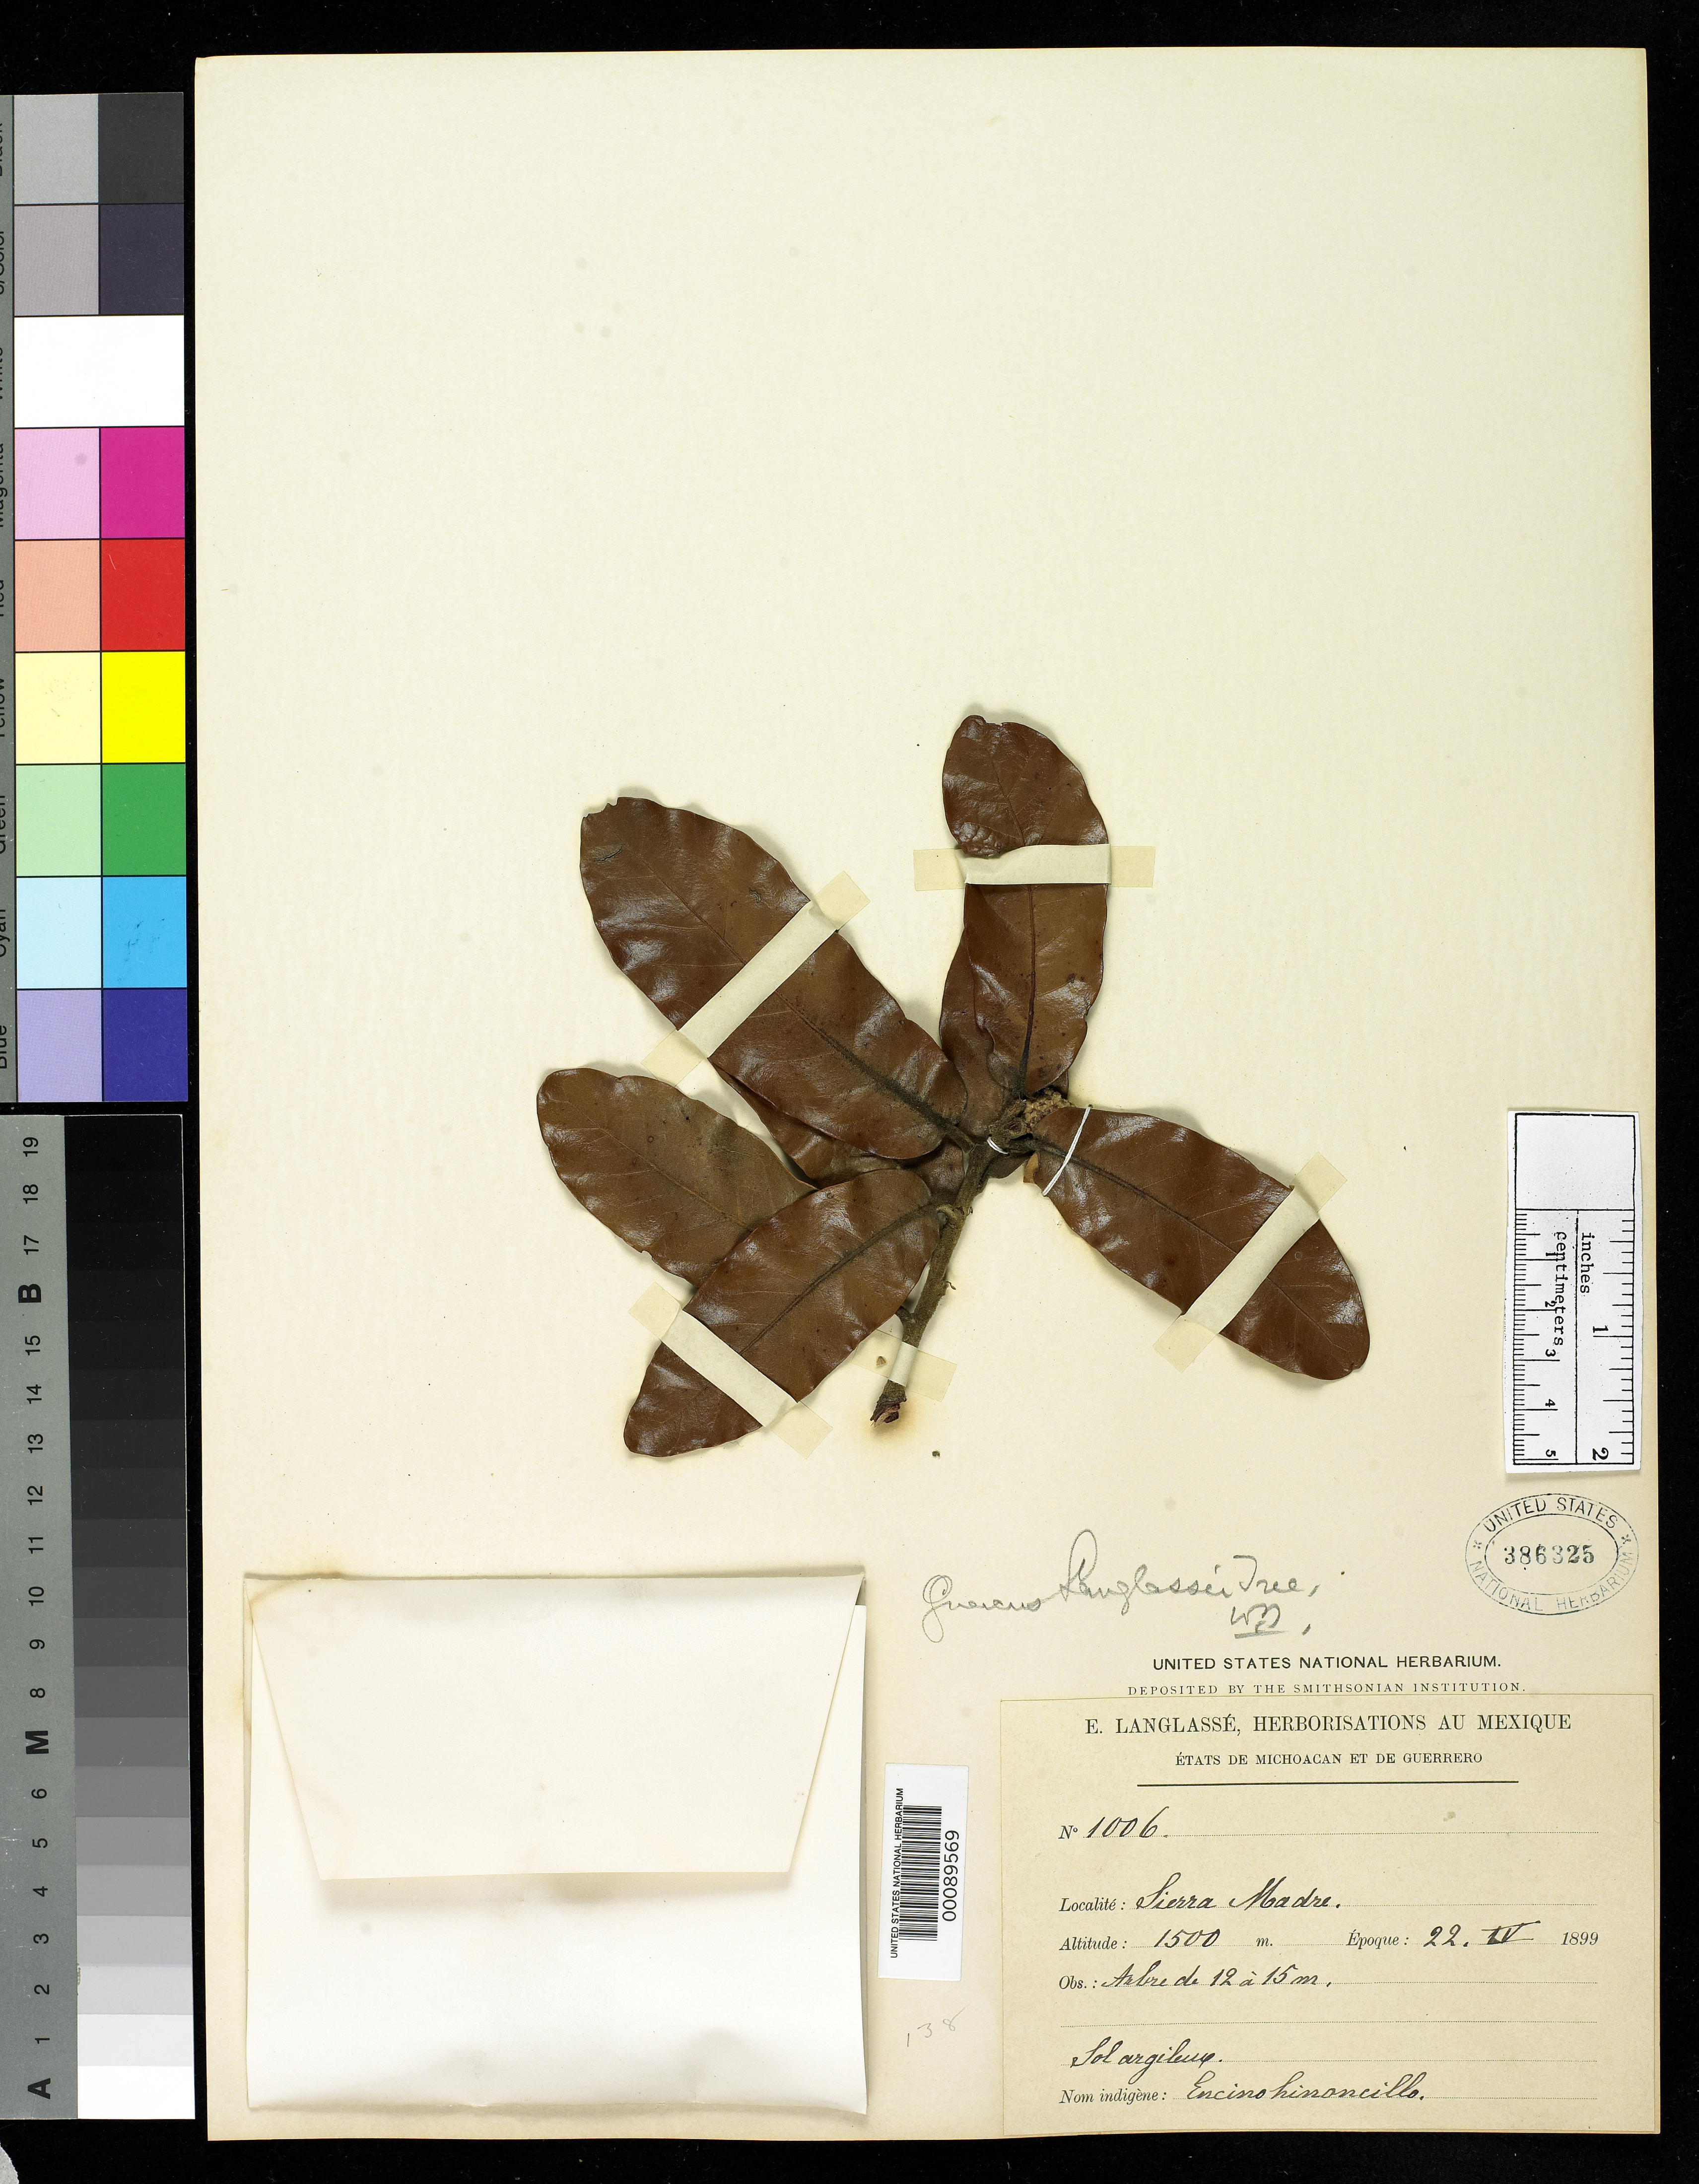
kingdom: Plantae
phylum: Tracheophyta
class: Magnoliopsida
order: Fagales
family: Fagaceae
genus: Quercus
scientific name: Quercus langlassei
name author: Trel.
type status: Isotype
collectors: E. Langlassé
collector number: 1006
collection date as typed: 22 Apr 1899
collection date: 1899-04-22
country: Mexico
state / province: Guerrero / Michoacán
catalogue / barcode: US 386325